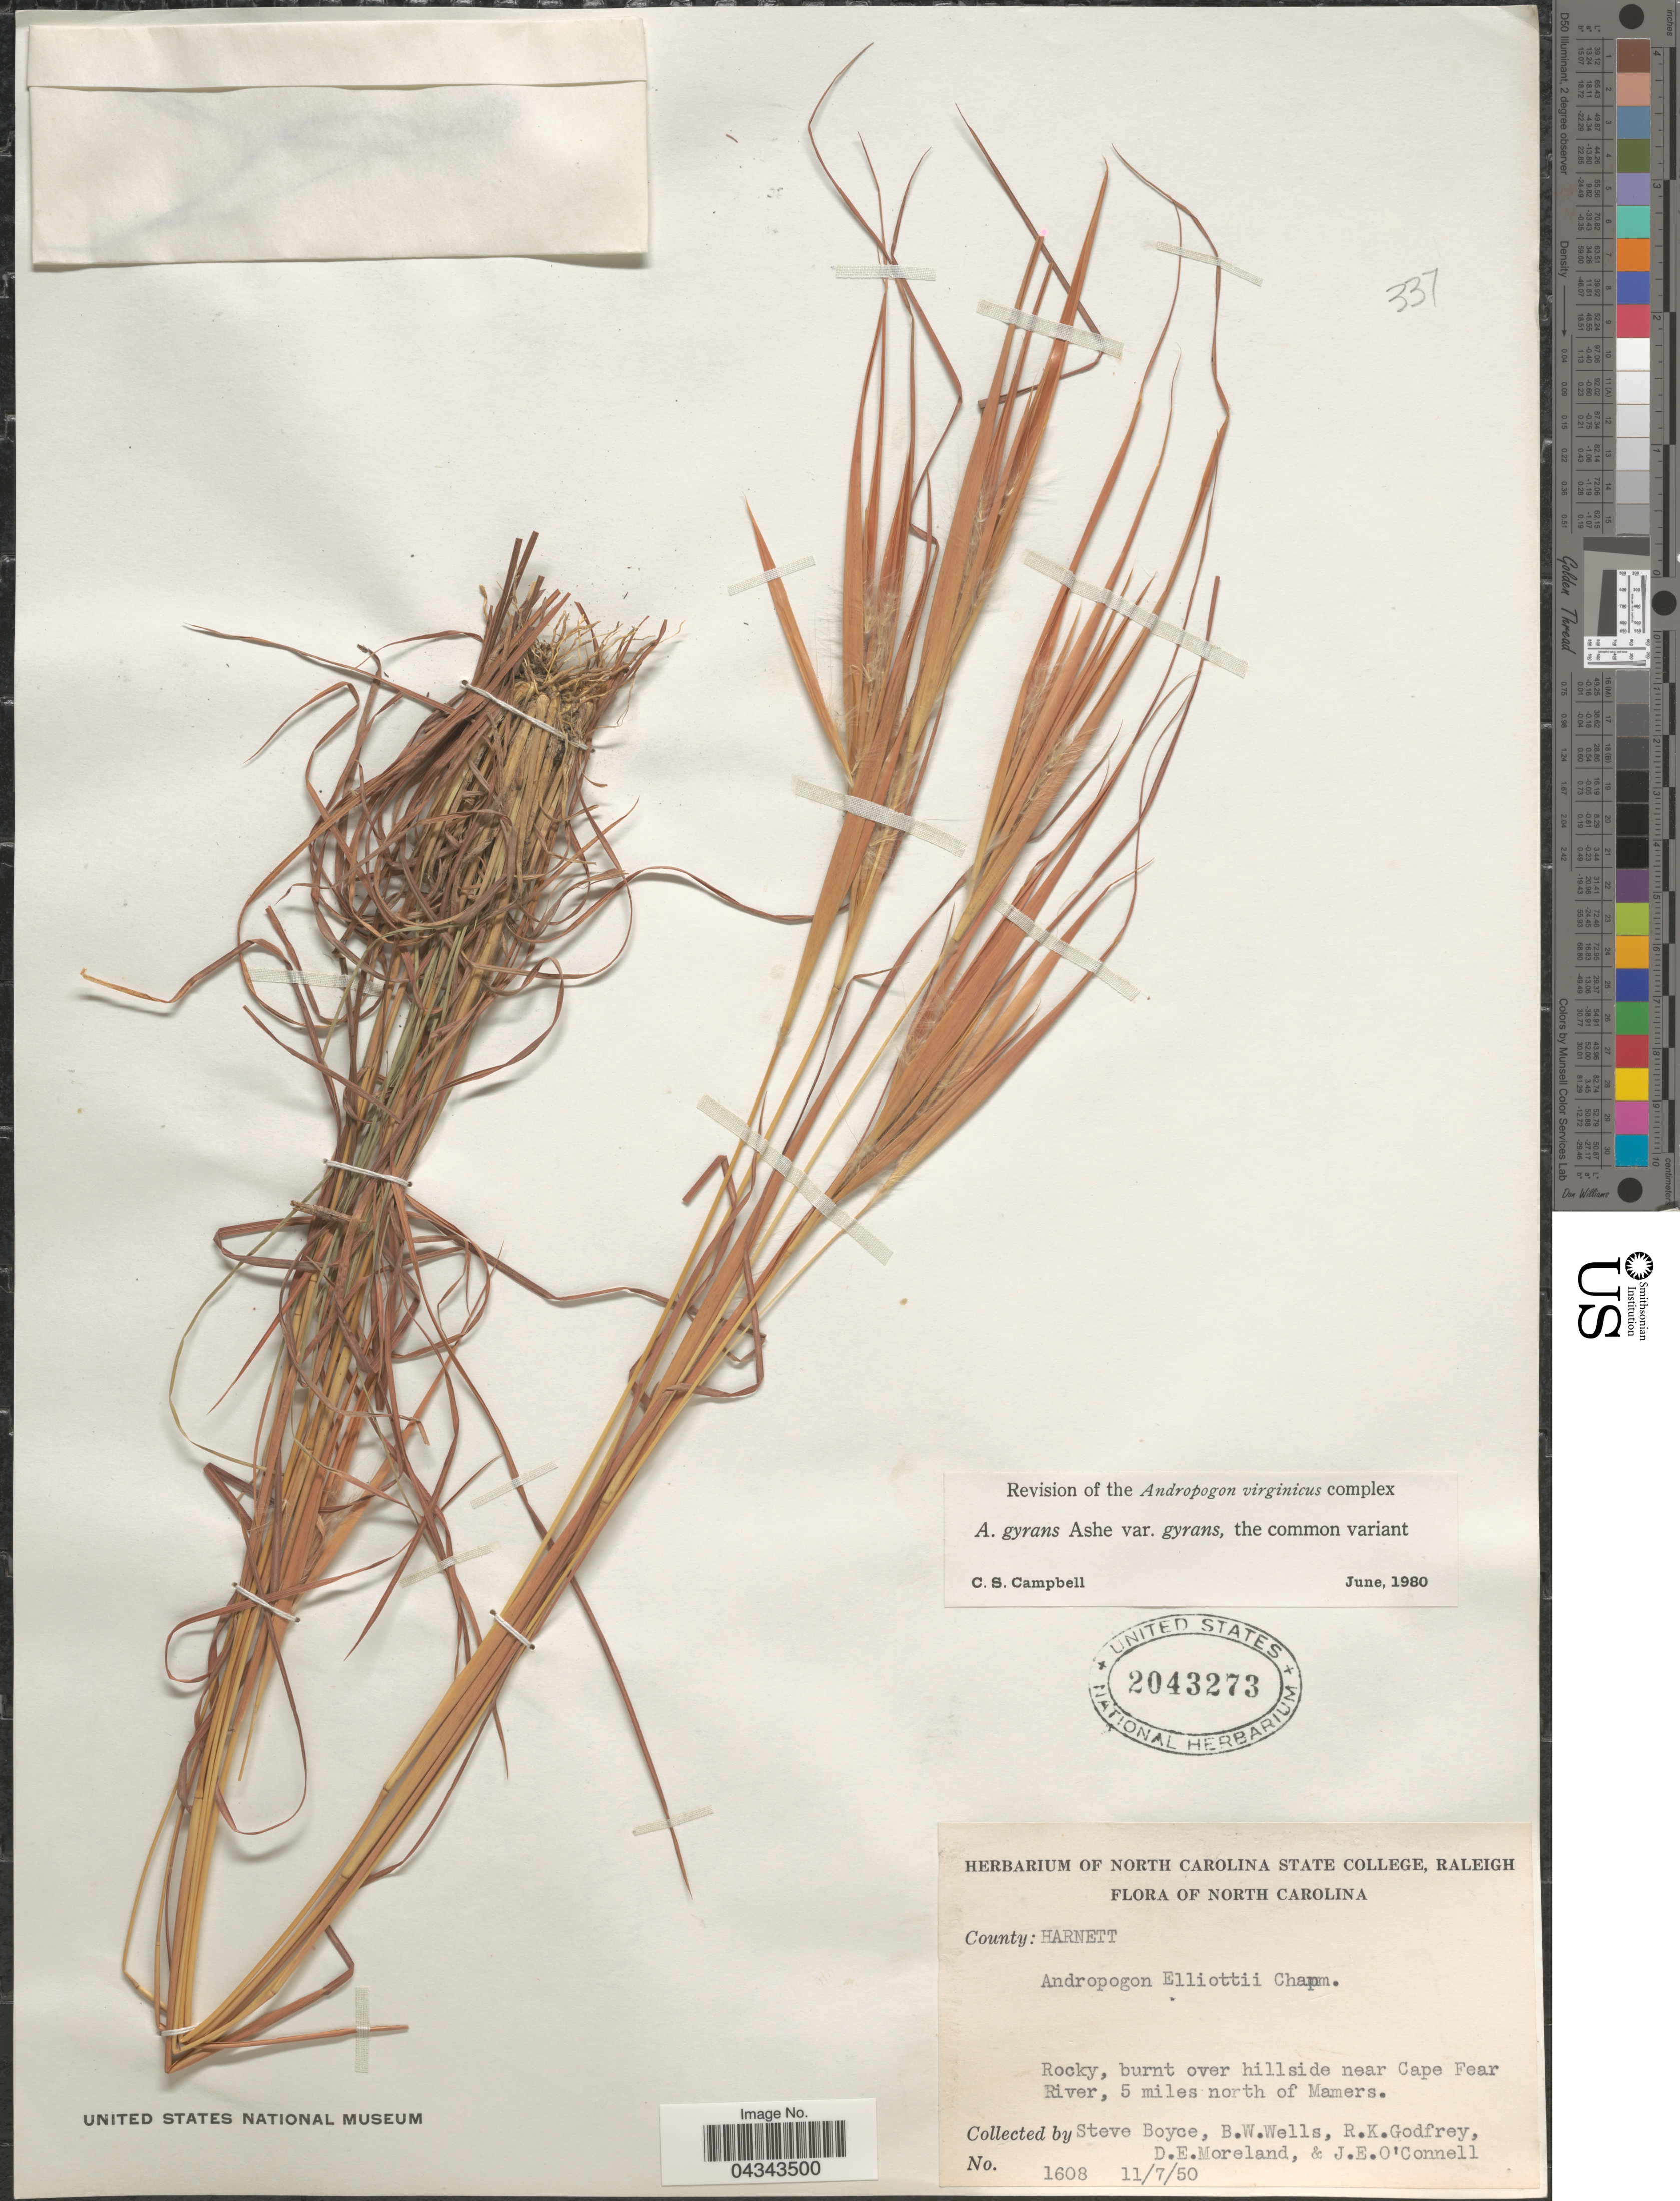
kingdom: Plantae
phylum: Tracheophyta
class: Liliopsida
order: Poales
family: Poaceae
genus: Andropogon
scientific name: Andropogon gyrans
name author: Ashe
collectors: S. Boyce, B. Wells, R. K. Godfrey, D. Moreland & J. O'Connell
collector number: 1608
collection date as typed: Transcribed d/m/y: 11/7/50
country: United States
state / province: North Carolina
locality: County: Harnett. Rocky, burnt over hillside near Cape Fear River, 5 miles north of Mamers.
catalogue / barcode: US 2043273